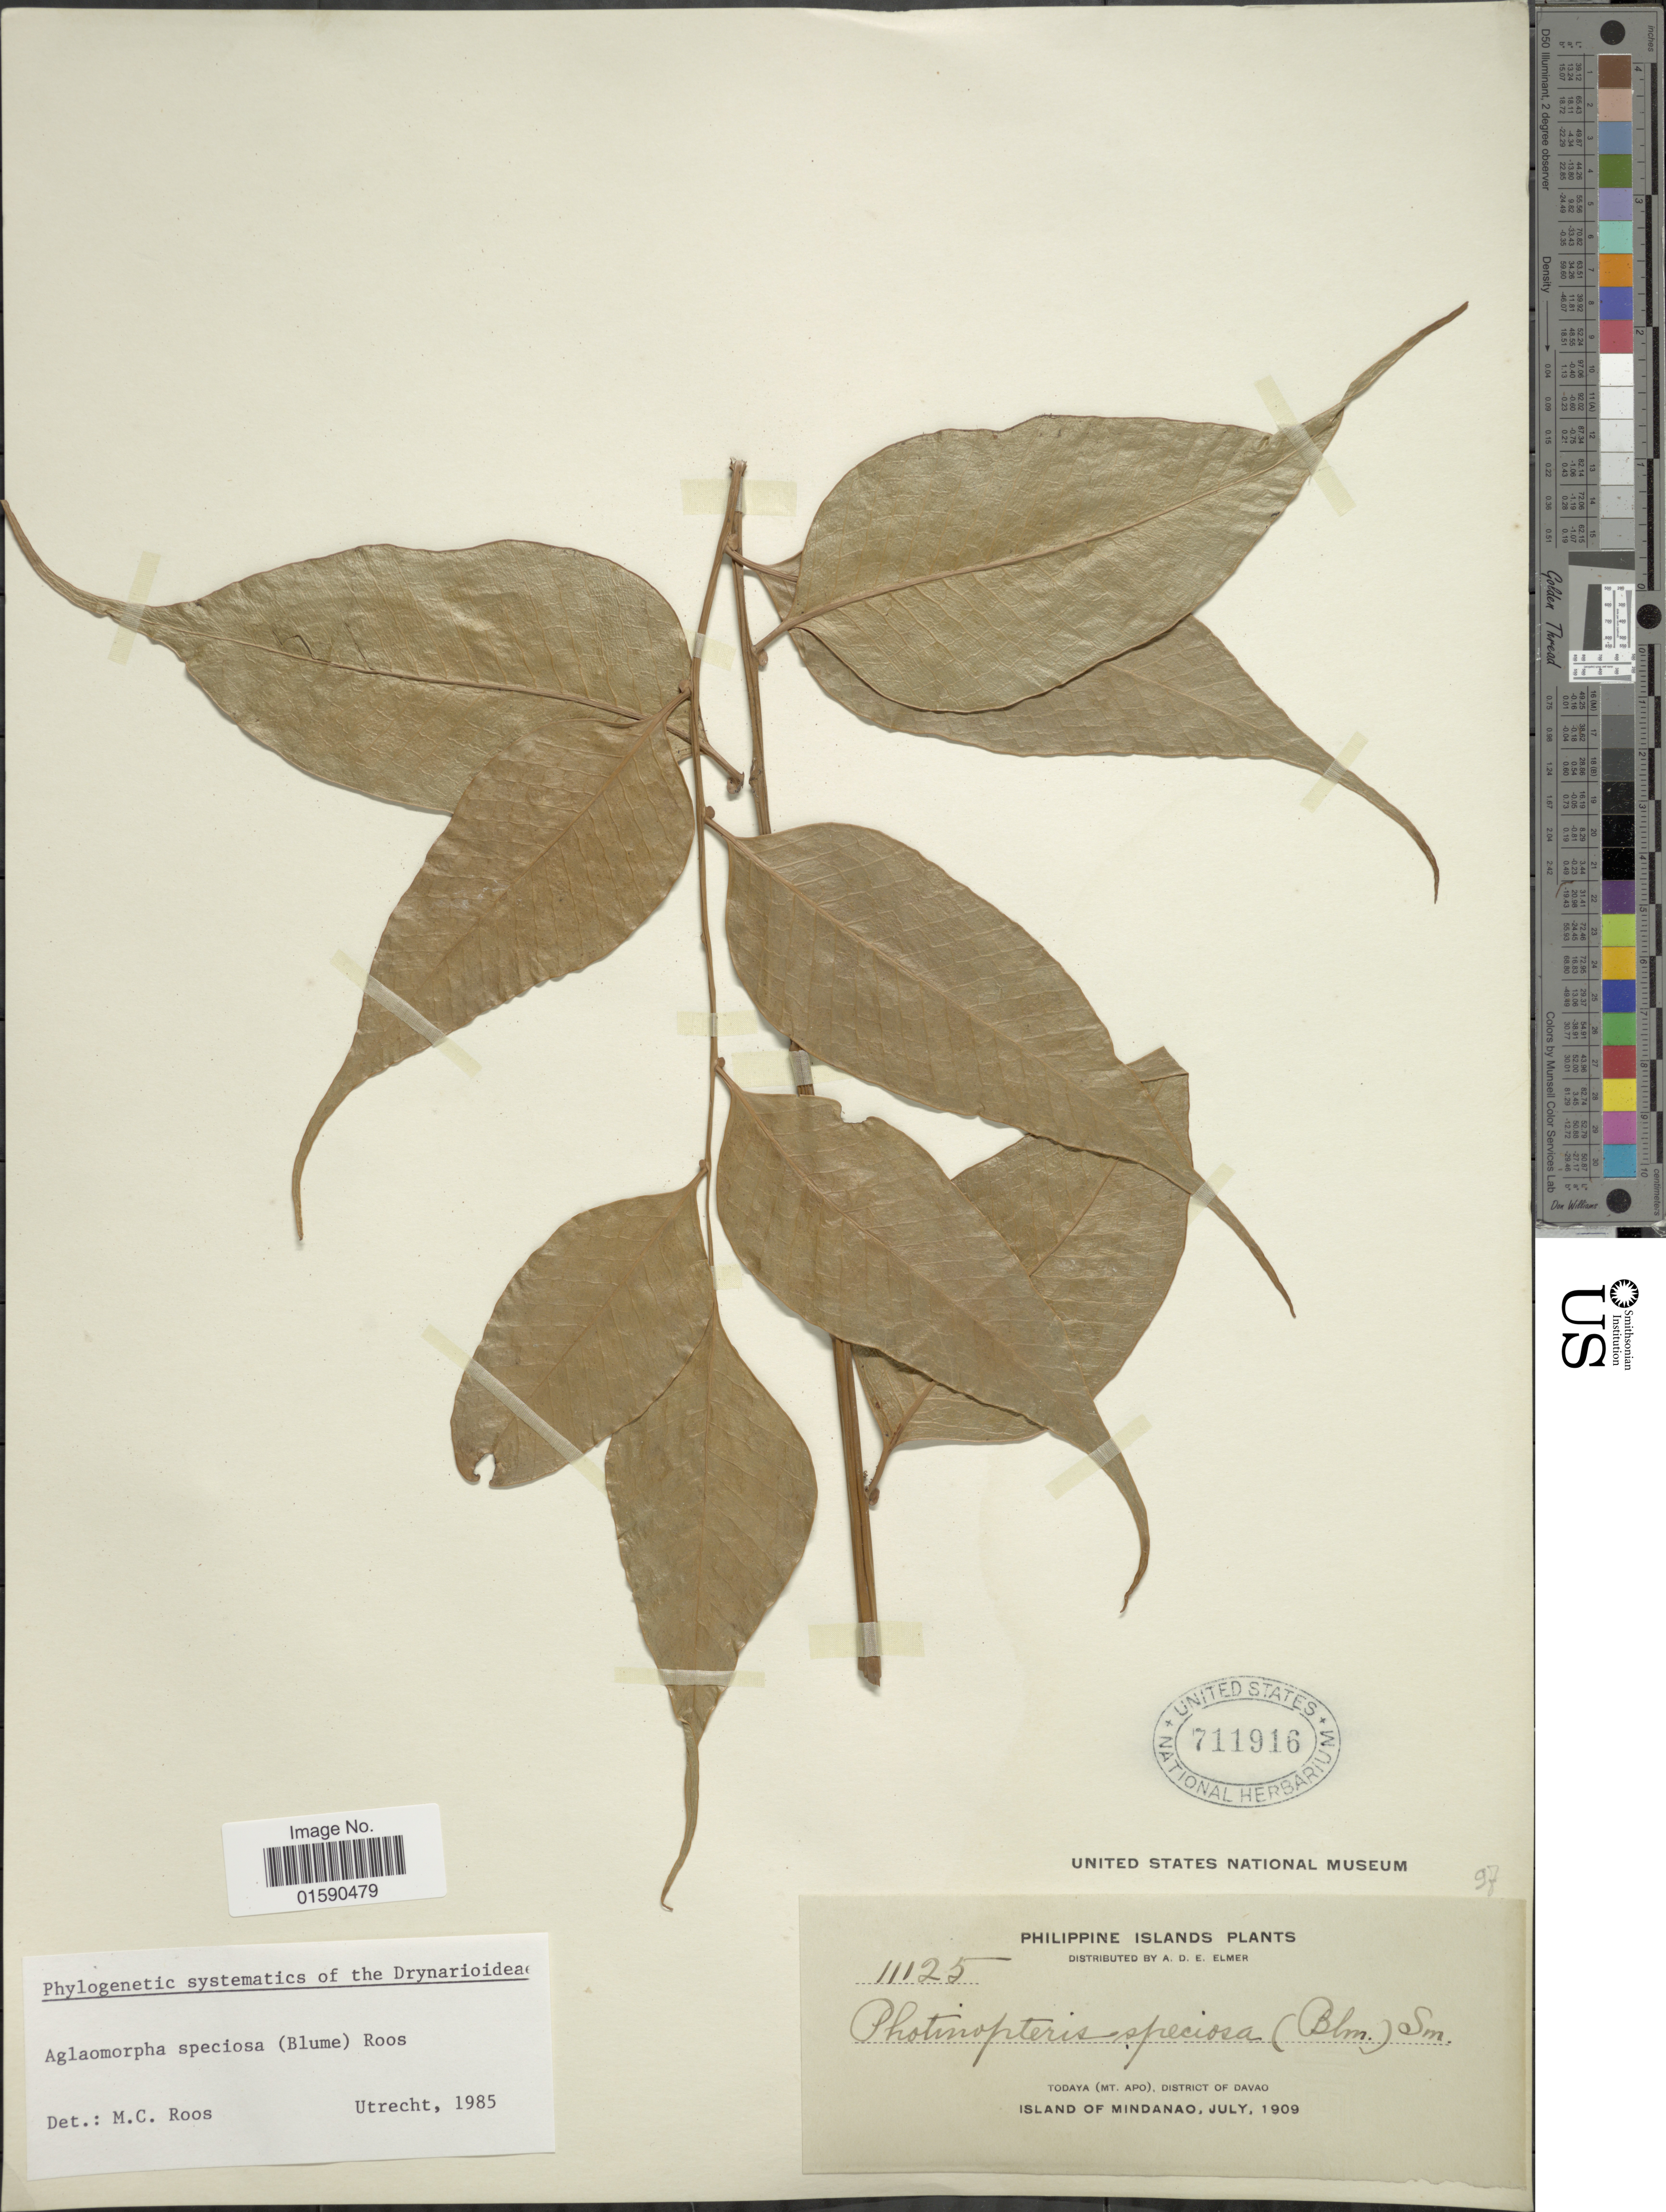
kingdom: Plantae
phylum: Tracheophyta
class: Polypodiopsida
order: Polypodiales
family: Polypodiaceae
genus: Aglaomorpha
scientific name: Aglaomorpha speciosa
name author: (Blume) M.C. Roos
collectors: A. D. E. Elmer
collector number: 11125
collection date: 1909-07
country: Philippines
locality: Todaya (Mt, Apo), District of Davao, Island of Mindanao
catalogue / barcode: US 711916